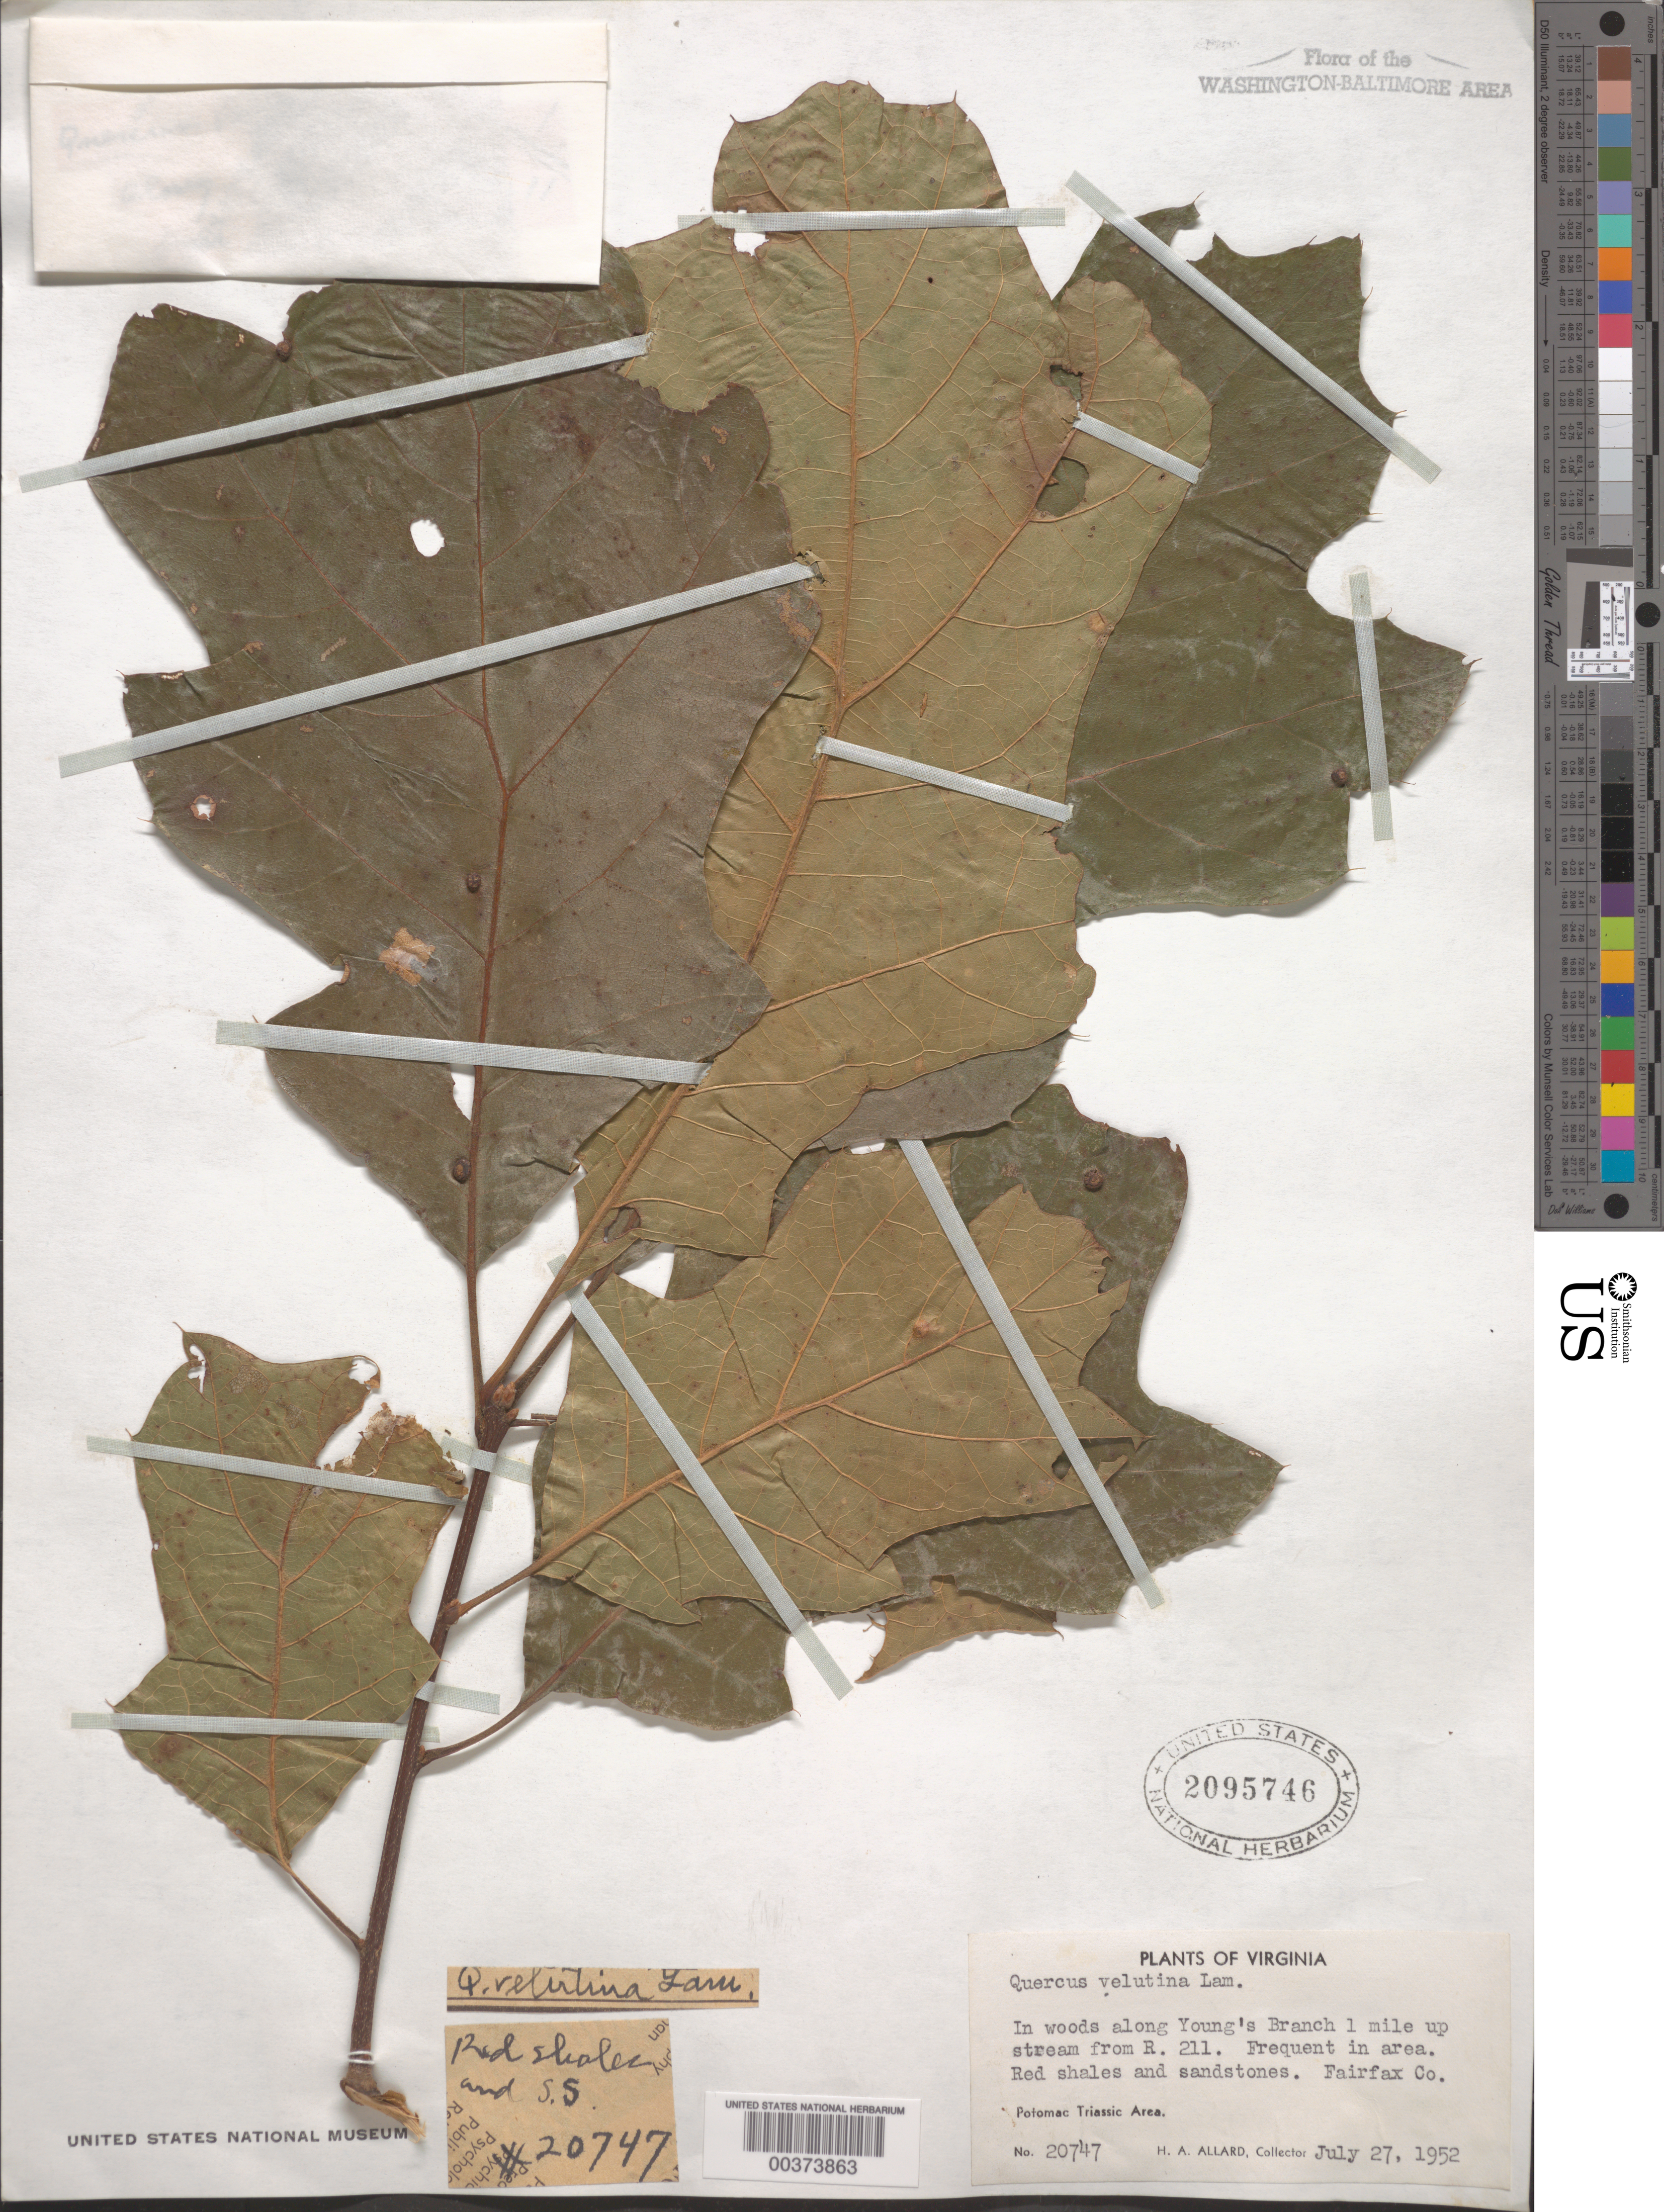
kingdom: Plantae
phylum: Tracheophyta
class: Magnoliopsida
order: Fagales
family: Fagaceae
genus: Quercus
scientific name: Quercus velutina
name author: Lam.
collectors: H. A. Allard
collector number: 20747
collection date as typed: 27 Jul 1952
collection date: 1952-07-27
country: United States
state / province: Virginia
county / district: Fairfax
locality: Upstream from Route 211 on Youngs Branch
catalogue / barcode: US 2095746